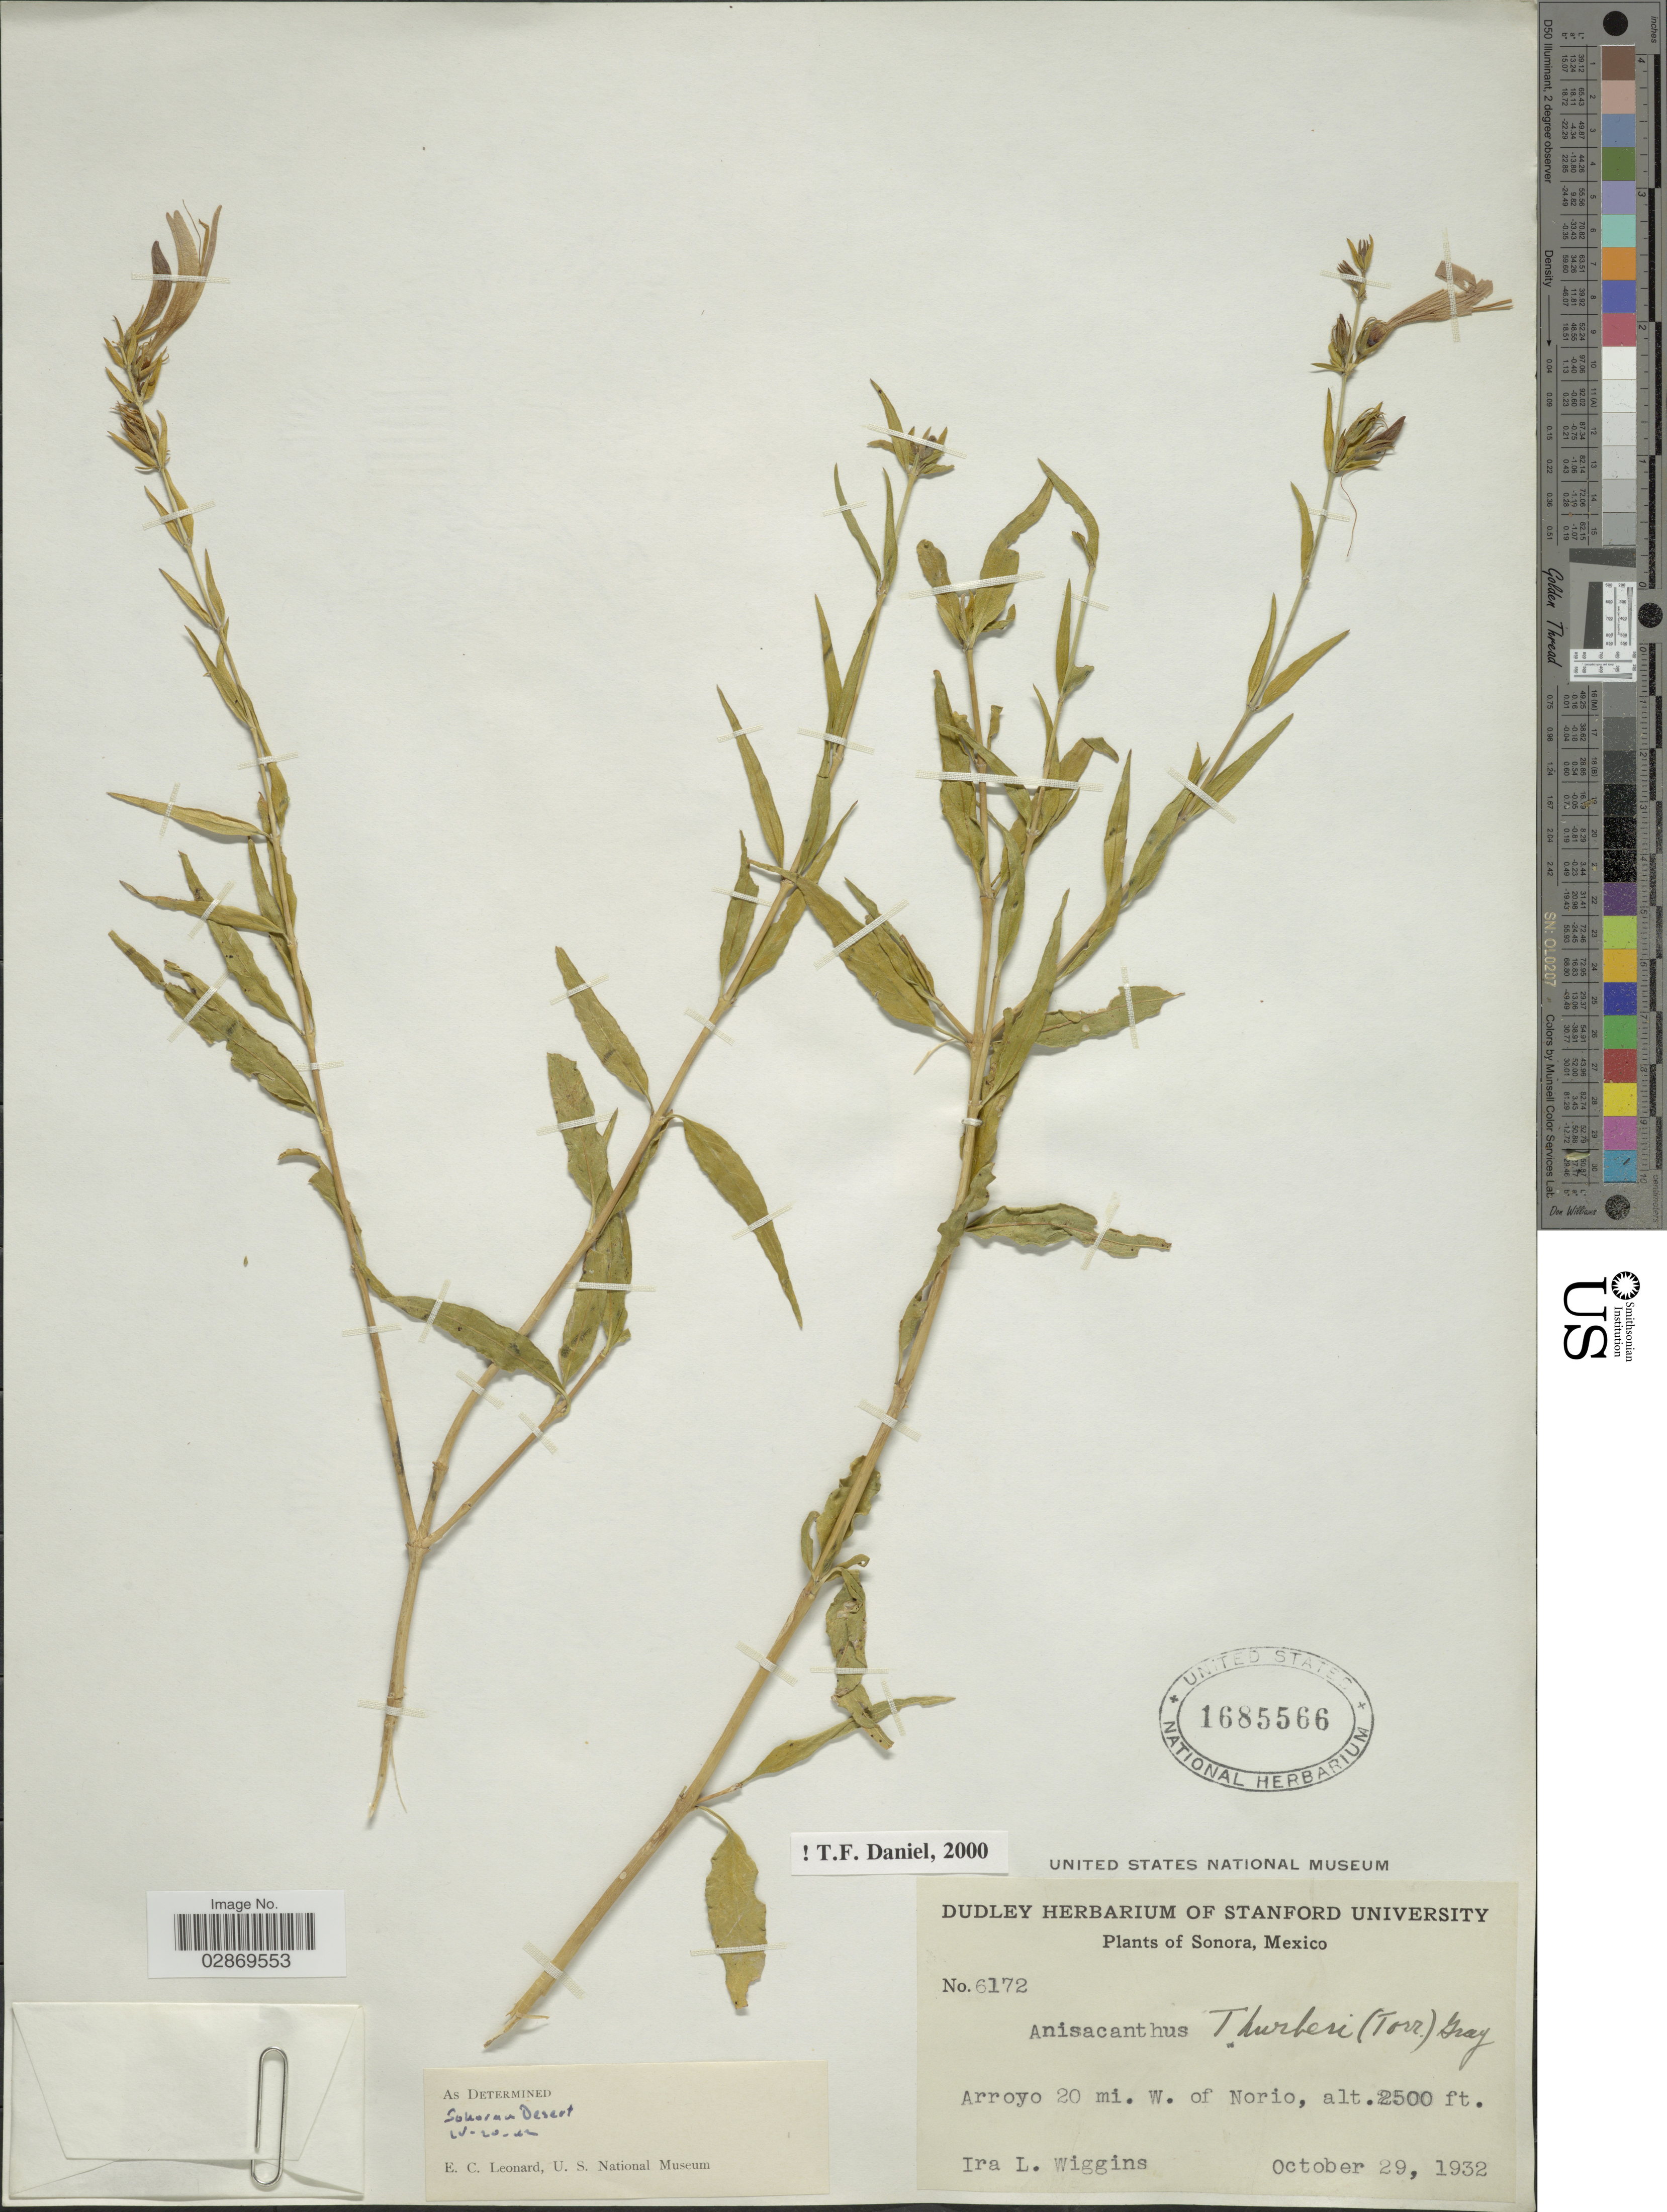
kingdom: Plantae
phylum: Tracheophyta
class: Magnoliopsida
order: Lamiales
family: Acanthaceae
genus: Anisacanthus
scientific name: Anisacanthus thurberi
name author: (Torr.) A. Gray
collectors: I. L. Wiggins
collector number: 6172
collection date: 1932-10-29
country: Mexico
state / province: Sonora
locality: Arroyo 20 mi. W. of Norio.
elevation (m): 762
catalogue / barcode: US 1685566